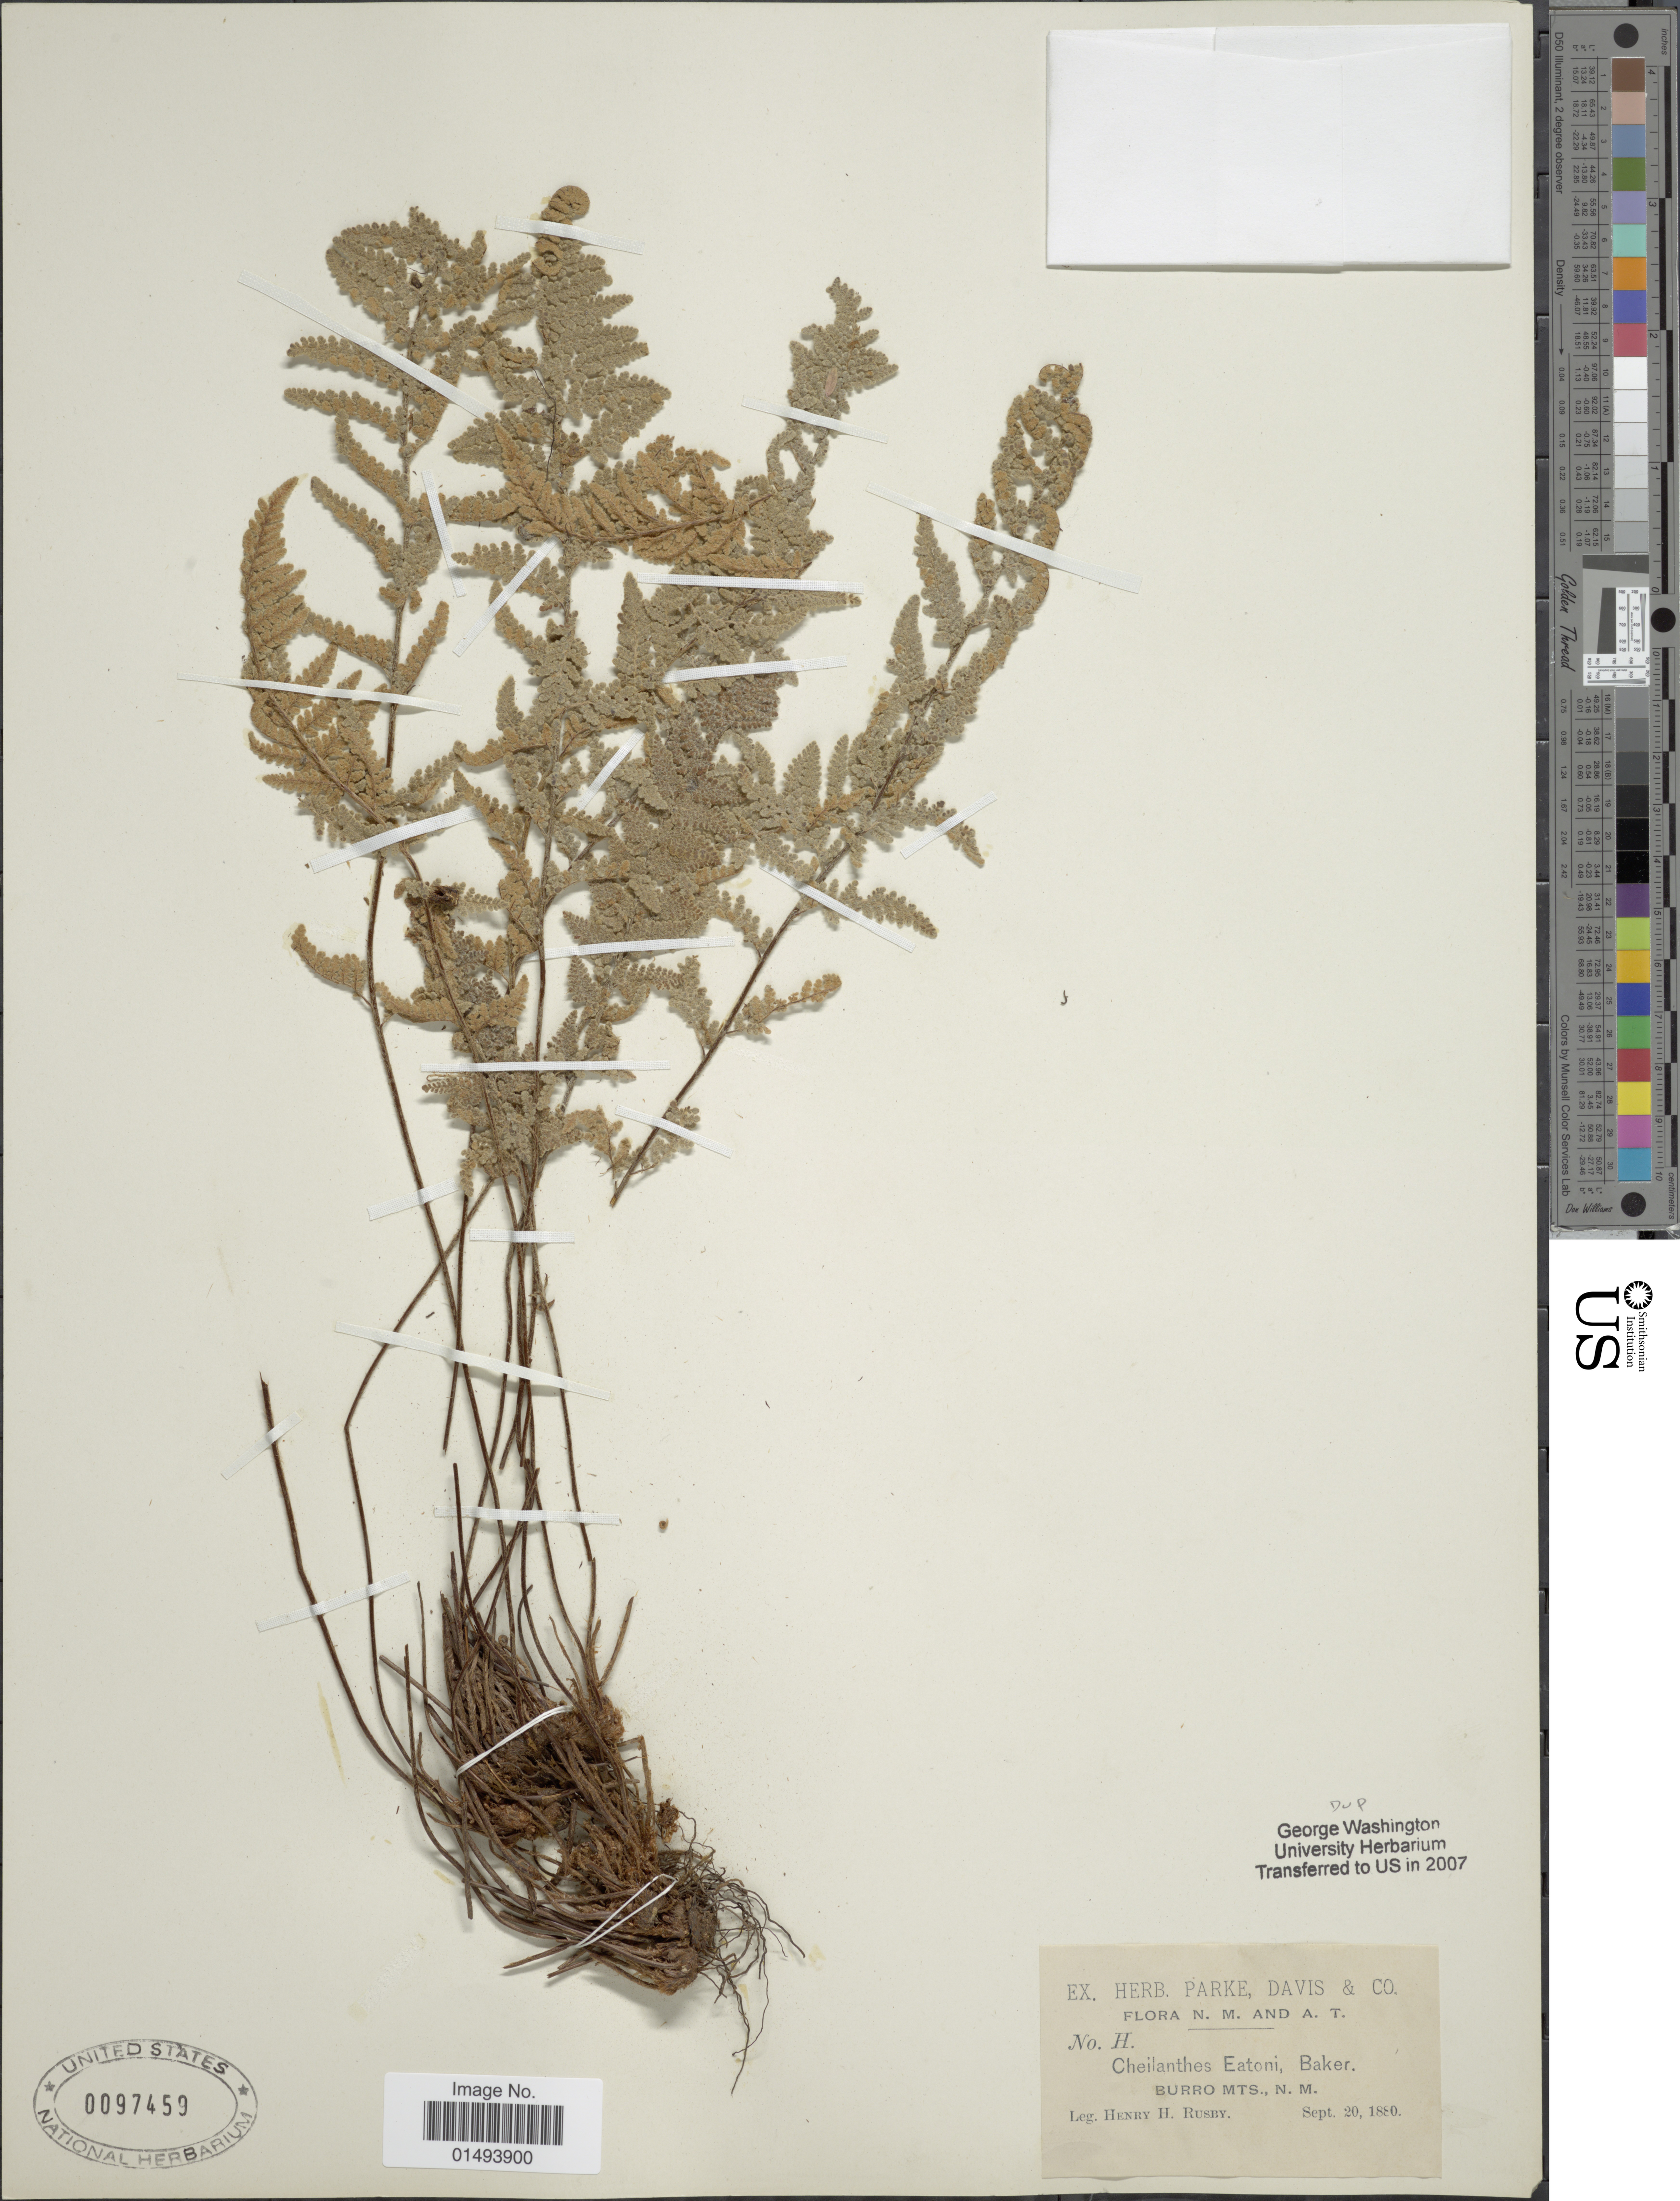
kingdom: Plantae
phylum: Tracheophyta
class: Polypodiopsida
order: Polypodiales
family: Pteridaceae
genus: Myriopteris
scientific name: Myriopteris rufa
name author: Fée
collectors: H. H. Rusby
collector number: H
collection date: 1880-09-20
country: United States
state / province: New Mexico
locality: Flora N.M. and A.T. , Burro Mts.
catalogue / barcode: US 97459